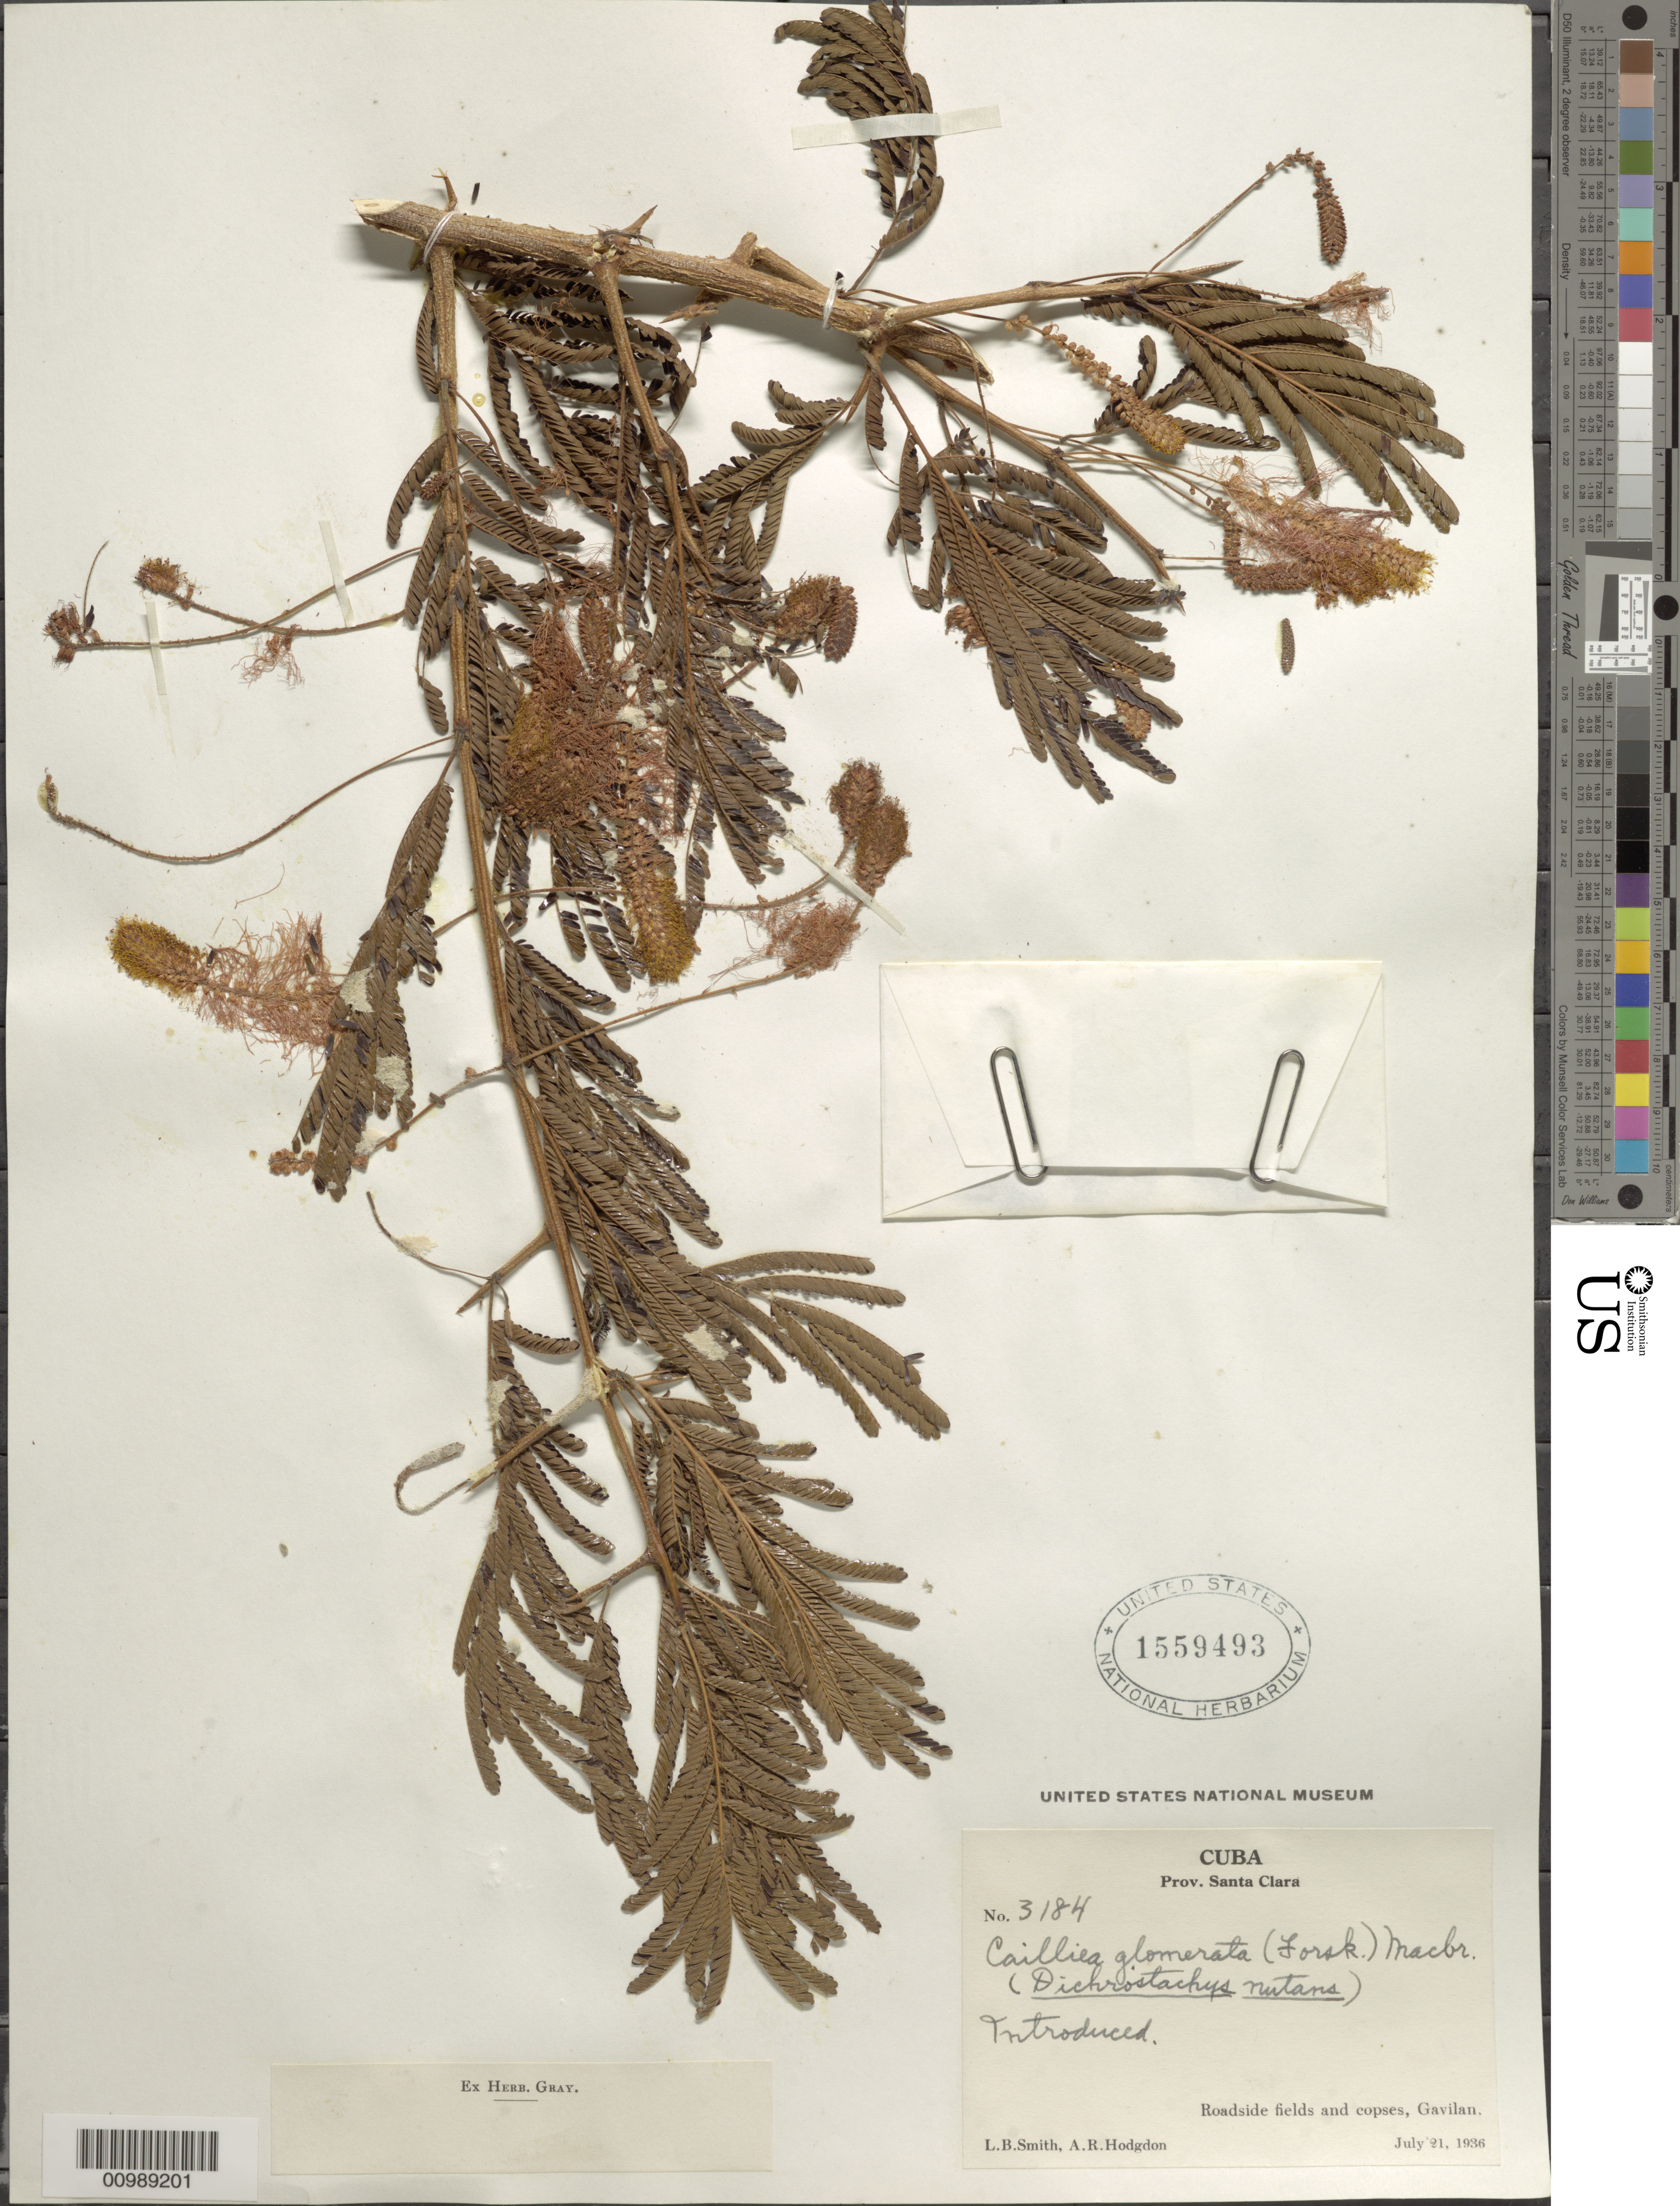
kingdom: Plantae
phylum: Tracheophyta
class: Magnoliopsida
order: Fabales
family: Fabaceae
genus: Dichrostachys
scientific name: Dichrostachys glomerata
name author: (Forssk.) Chiov.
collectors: L. Smith & A. R. Hodgdon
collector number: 3184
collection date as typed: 21 Jul 1936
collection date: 1936-07-21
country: Cuba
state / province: Villa Clara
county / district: Santa Clara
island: Cuba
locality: Roadside fields and copses, Gavilan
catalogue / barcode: US 1559493